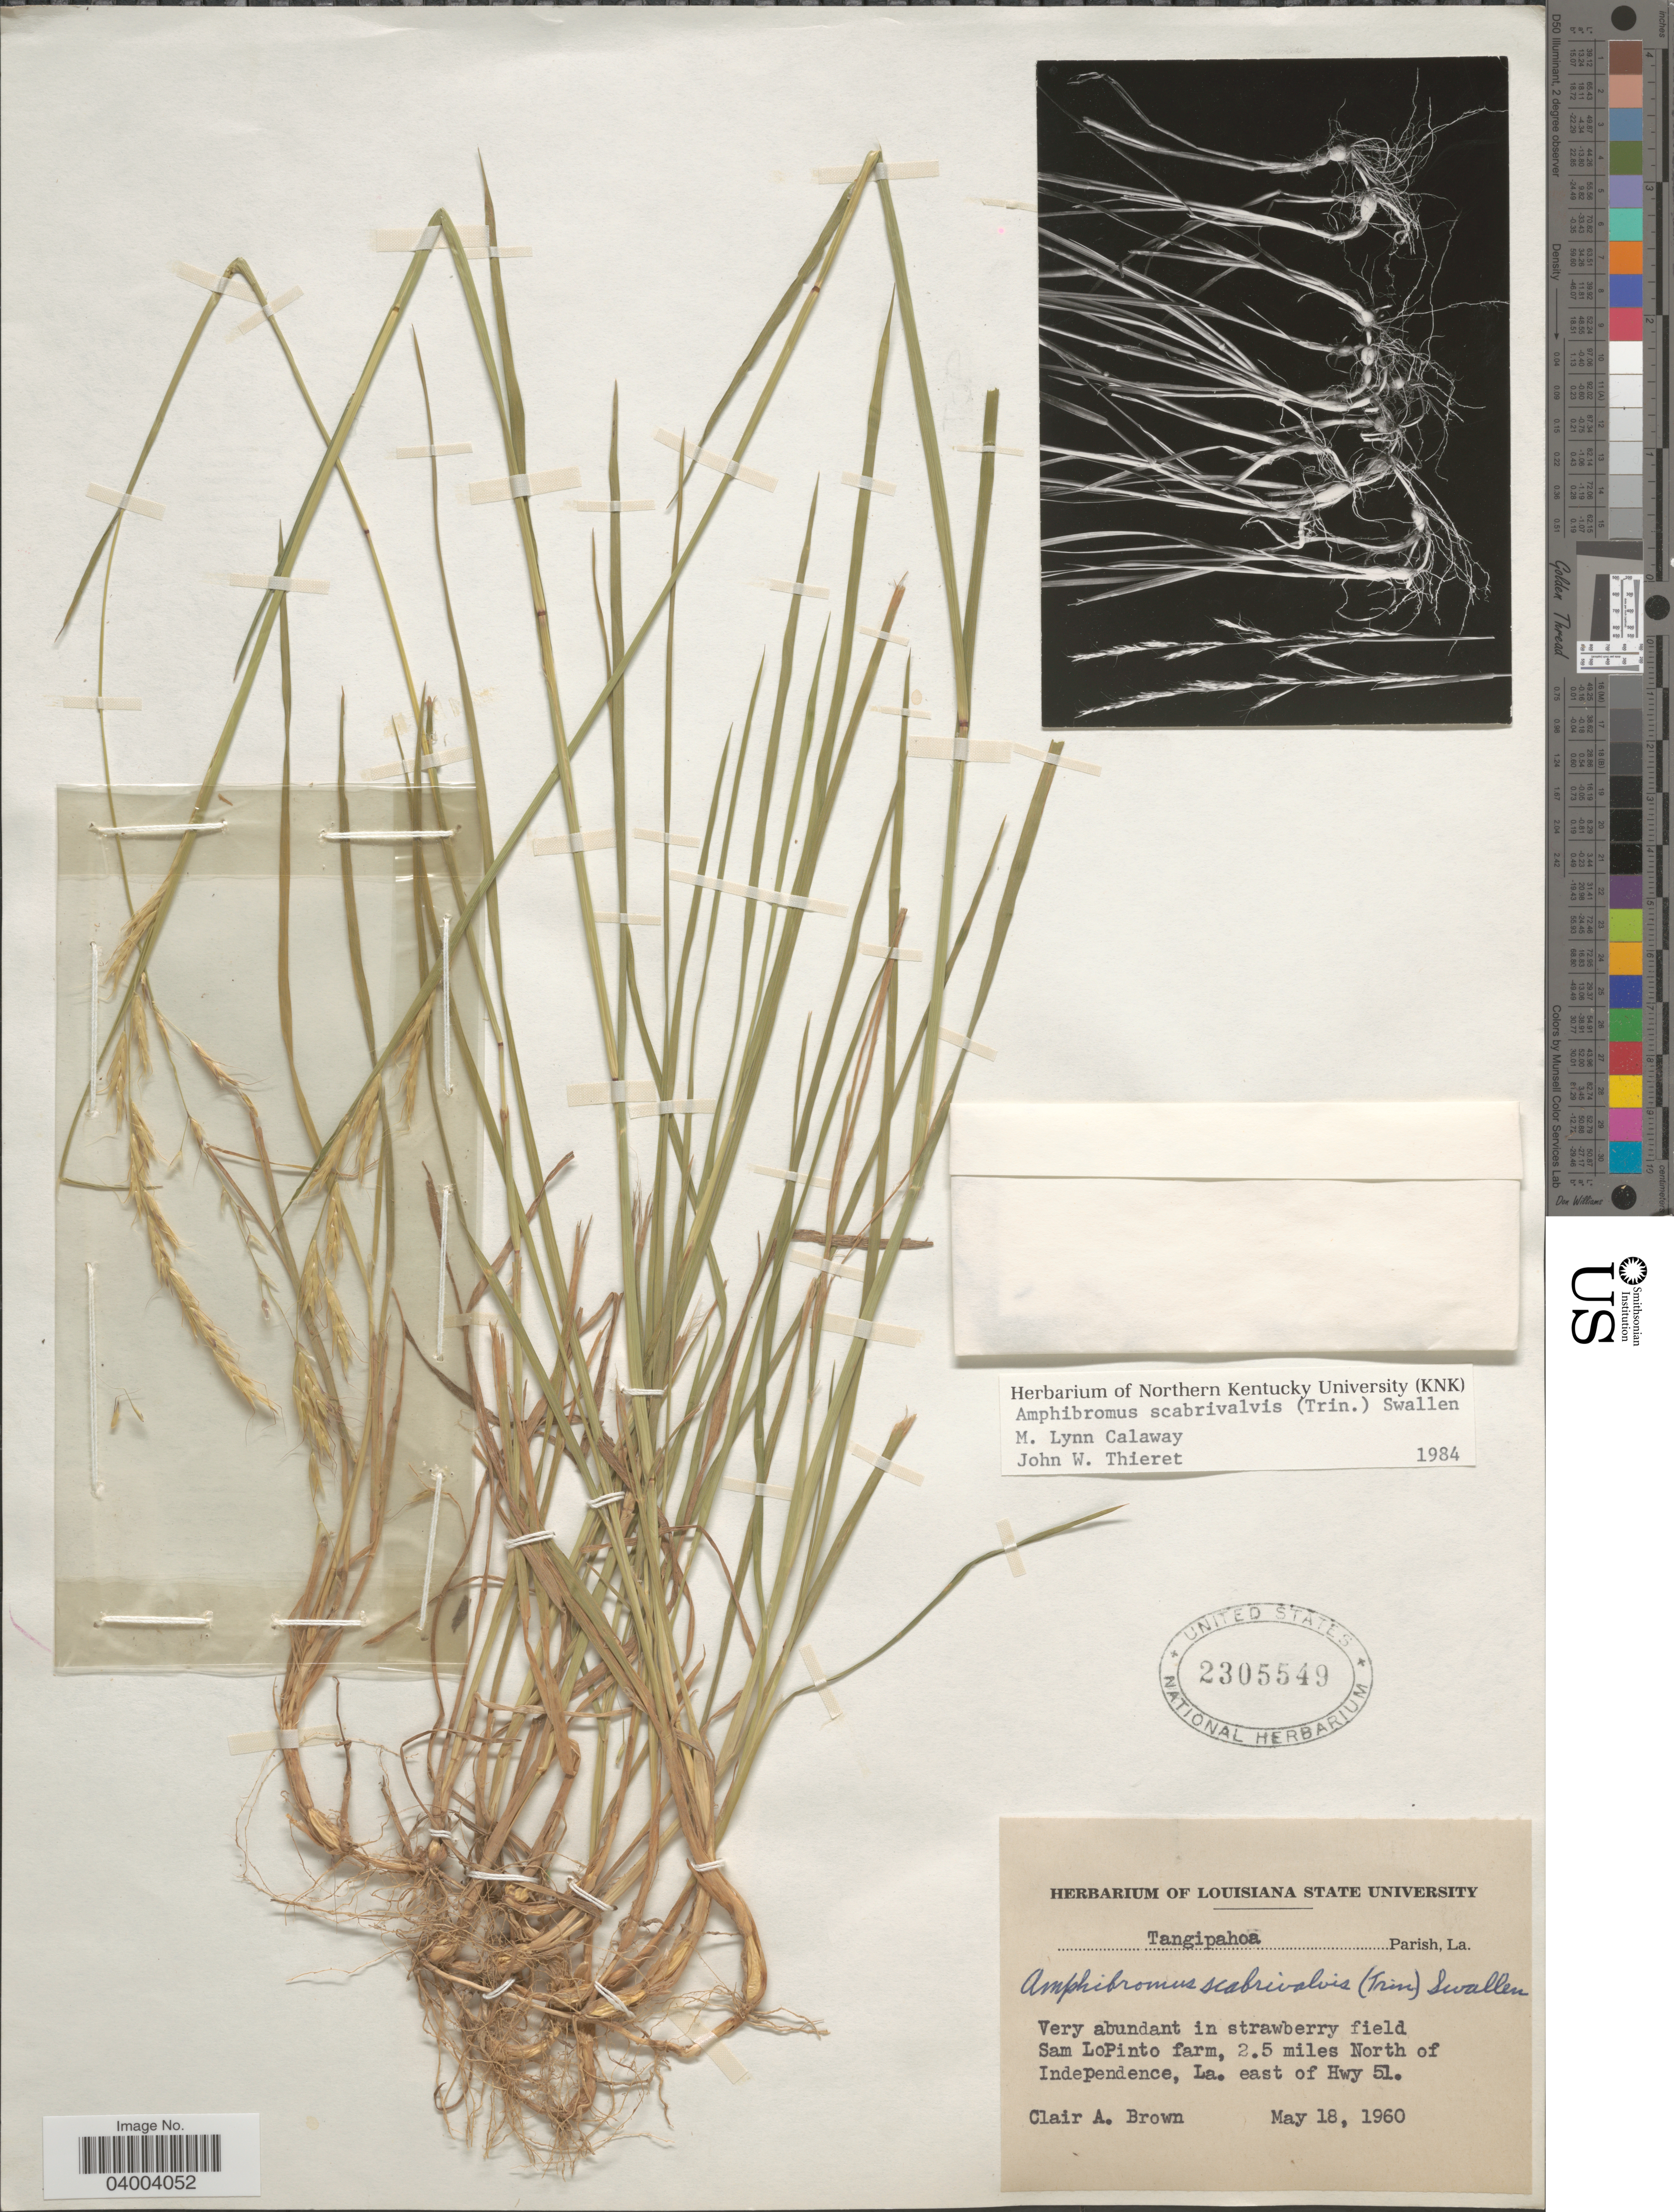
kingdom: Plantae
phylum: Tracheophyta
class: Liliopsida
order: Poales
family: Poaceae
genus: Amphibromus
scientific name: Amphibromus scabrivalvis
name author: (Trin.) Swallen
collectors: C. A. Brown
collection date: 1960-05-18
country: United States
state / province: Louisiana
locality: Tangipahoa Parish. Sam LoPinto farm, 2.5 miles North of Independence, La. east of Hwy 51.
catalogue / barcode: US 2305549